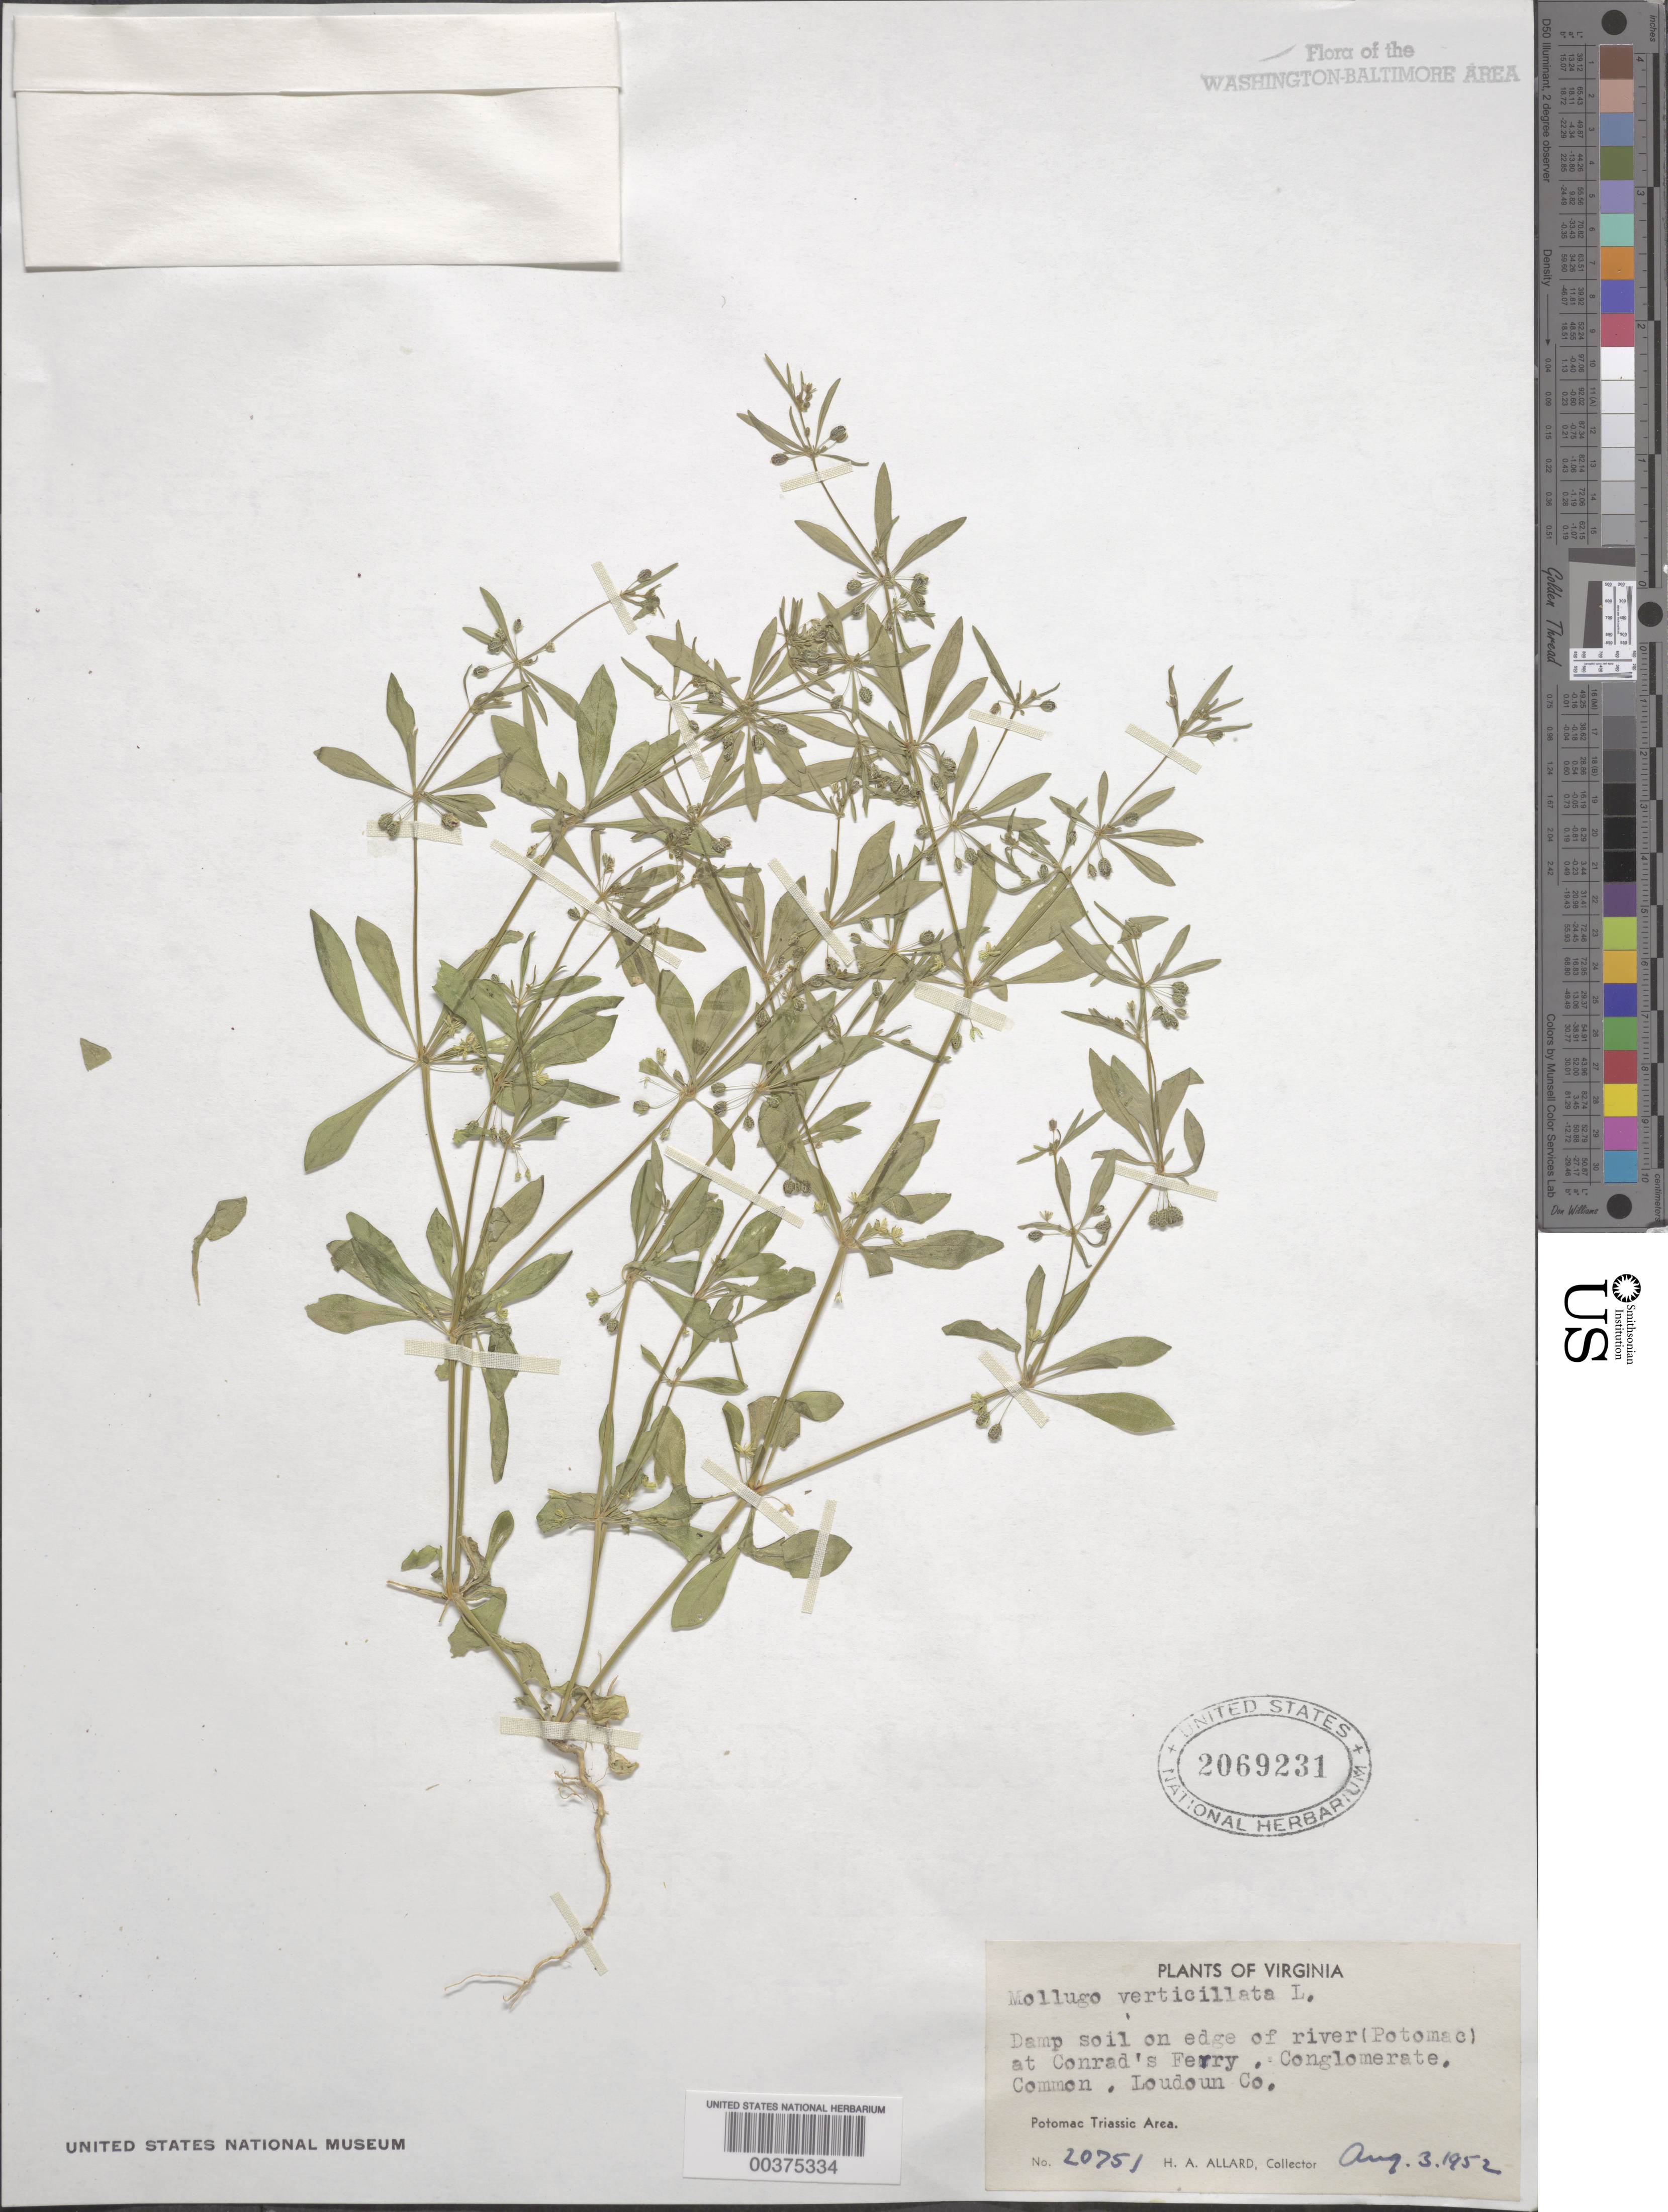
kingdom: Plantae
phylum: Tracheophyta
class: Magnoliopsida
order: Caryophyllales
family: Molluginaceae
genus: Mollugo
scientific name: Mollugo verticillata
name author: L.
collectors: H. A. Allard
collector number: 20751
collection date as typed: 03 Aug 1952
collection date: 1952-08-03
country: United States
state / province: Virginia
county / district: Loudoun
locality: Potomac Banks at Conrads Ferry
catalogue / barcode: US 2069231